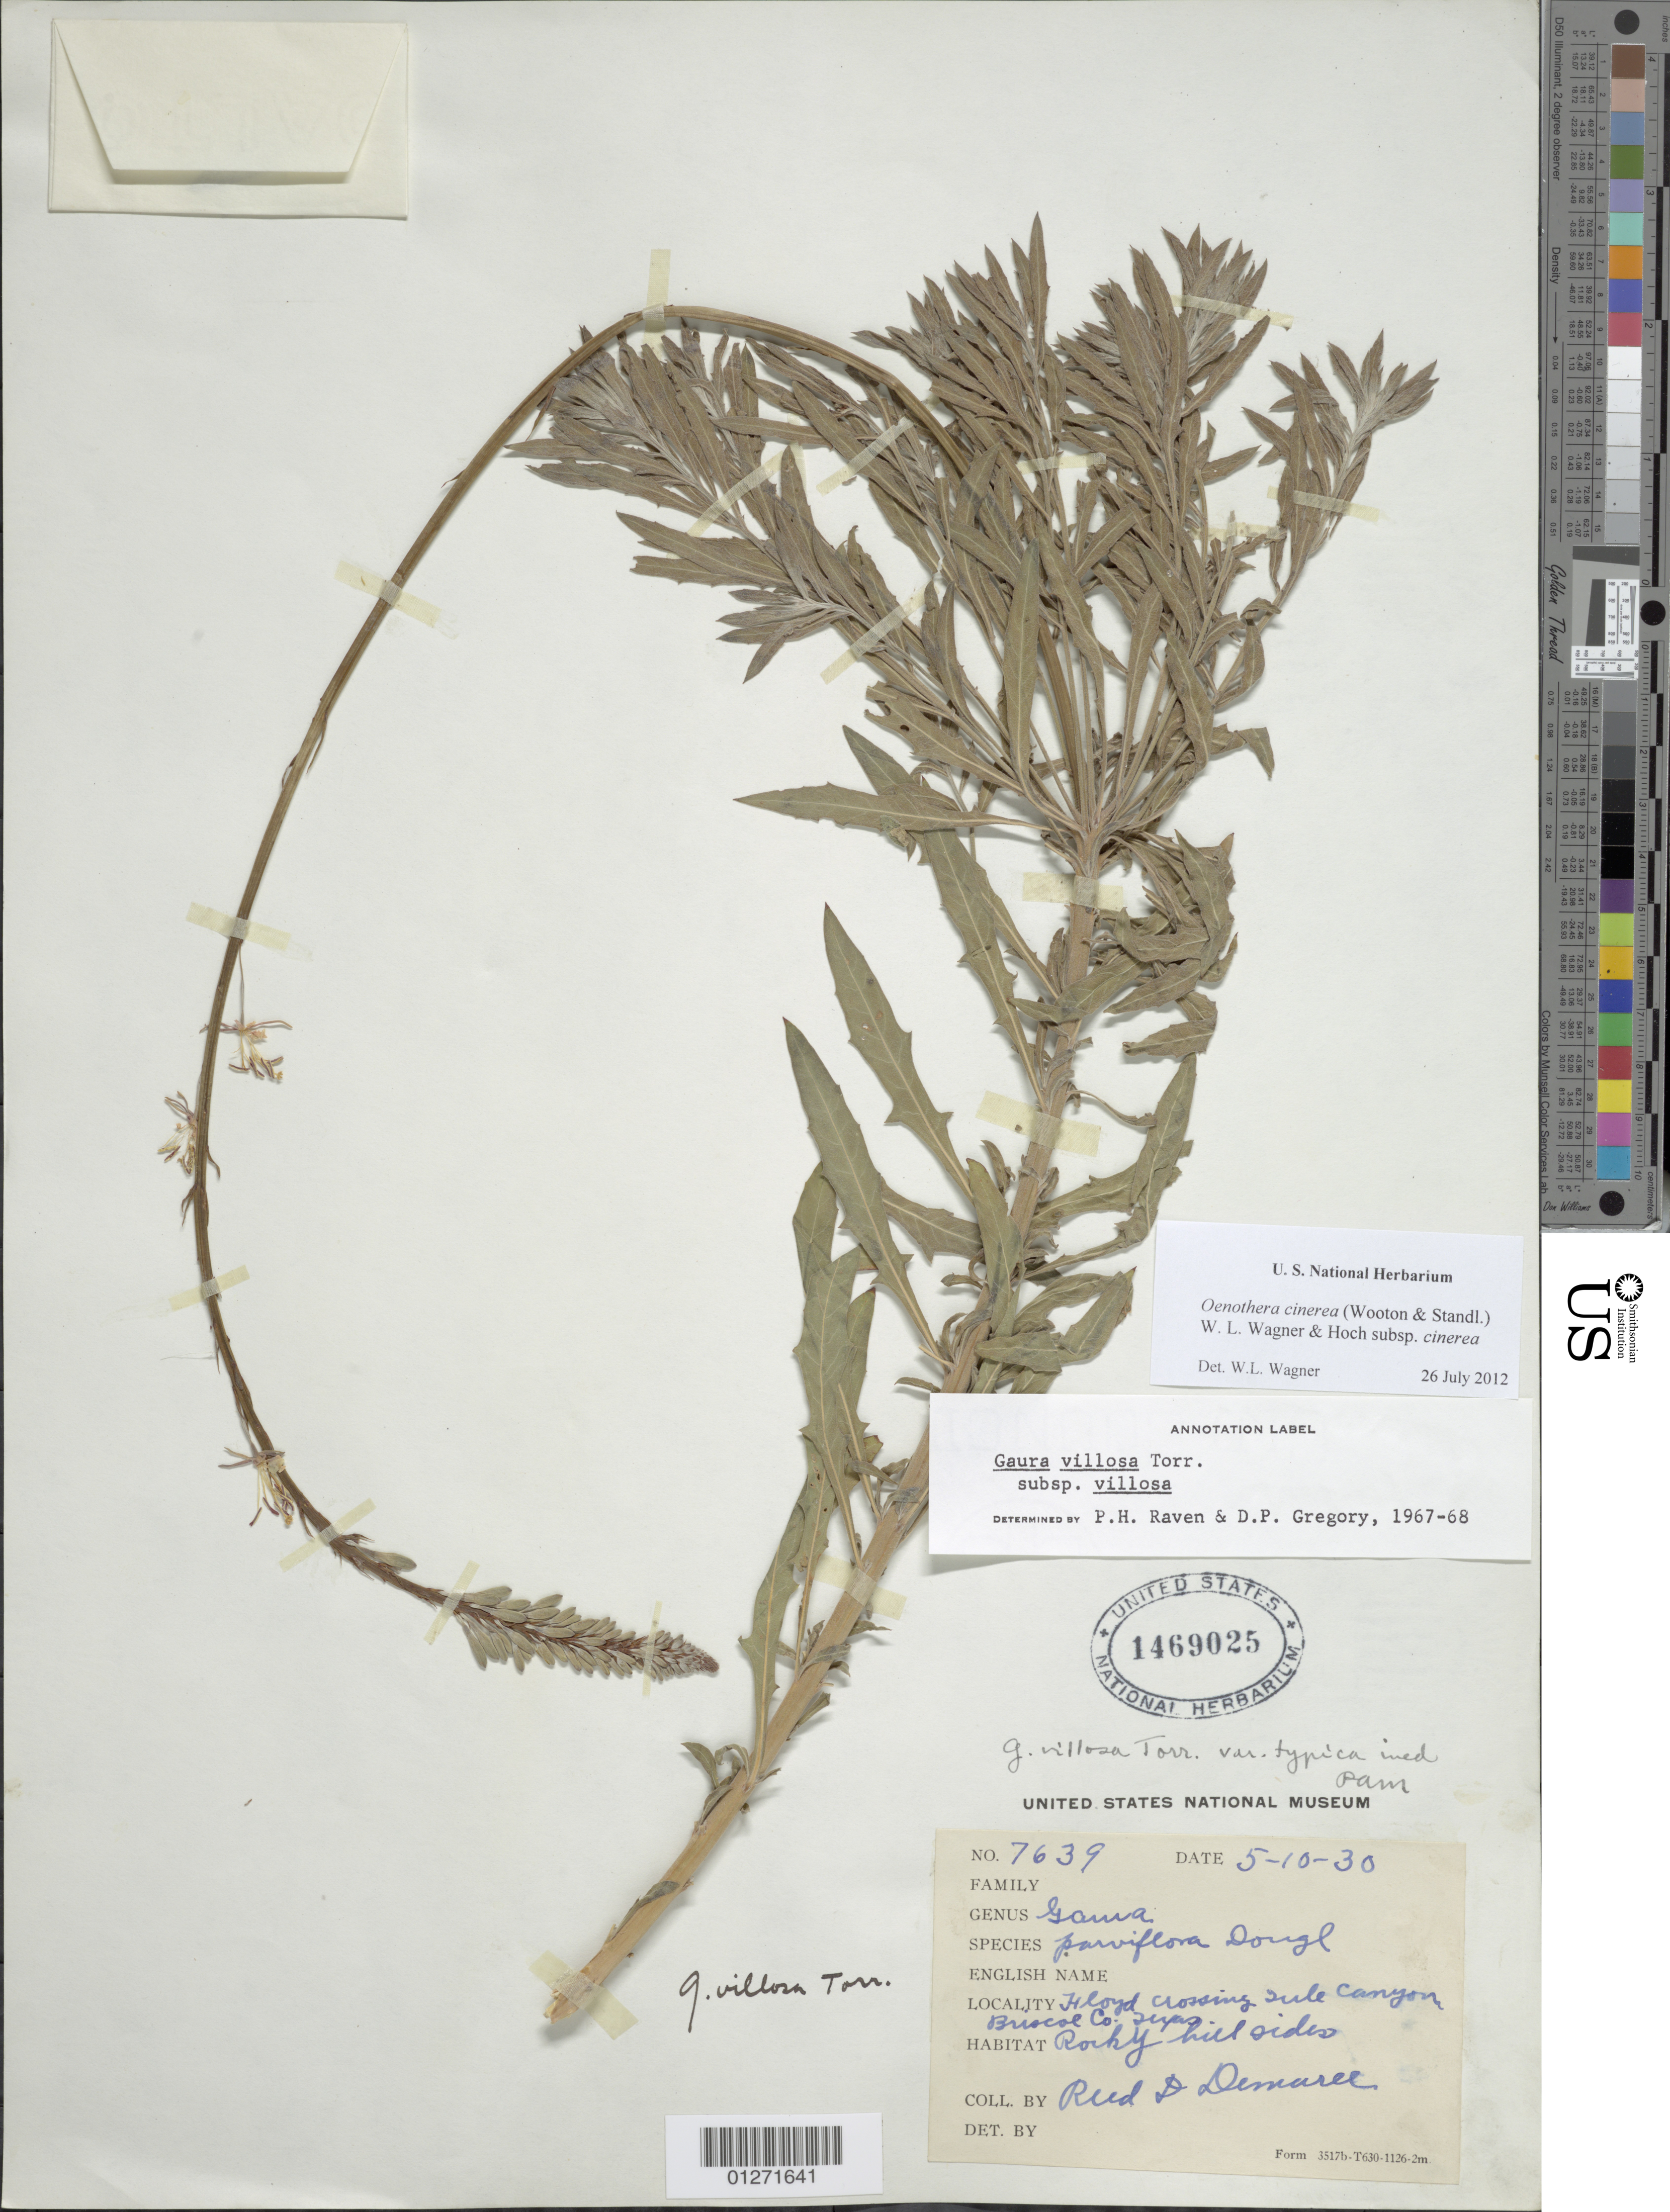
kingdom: Plantae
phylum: Tracheophyta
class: Magnoliopsida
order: Myrtales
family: Onagraceae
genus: Oenothera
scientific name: Oenothera cinerea subsp. cinerea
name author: (Wooton & Standl.) W.L. Wagner & Hoch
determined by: Wagner, W. L., (BOT), Smithsonian Institution - National Museum of Natural History (UNITED STATES)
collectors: D. Demaree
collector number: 7639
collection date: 1930-05-10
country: United States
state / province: Texas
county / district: Briscoe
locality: Floyd Crossing, Tule Canyon.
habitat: Rocky hillsides.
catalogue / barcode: US 1469020